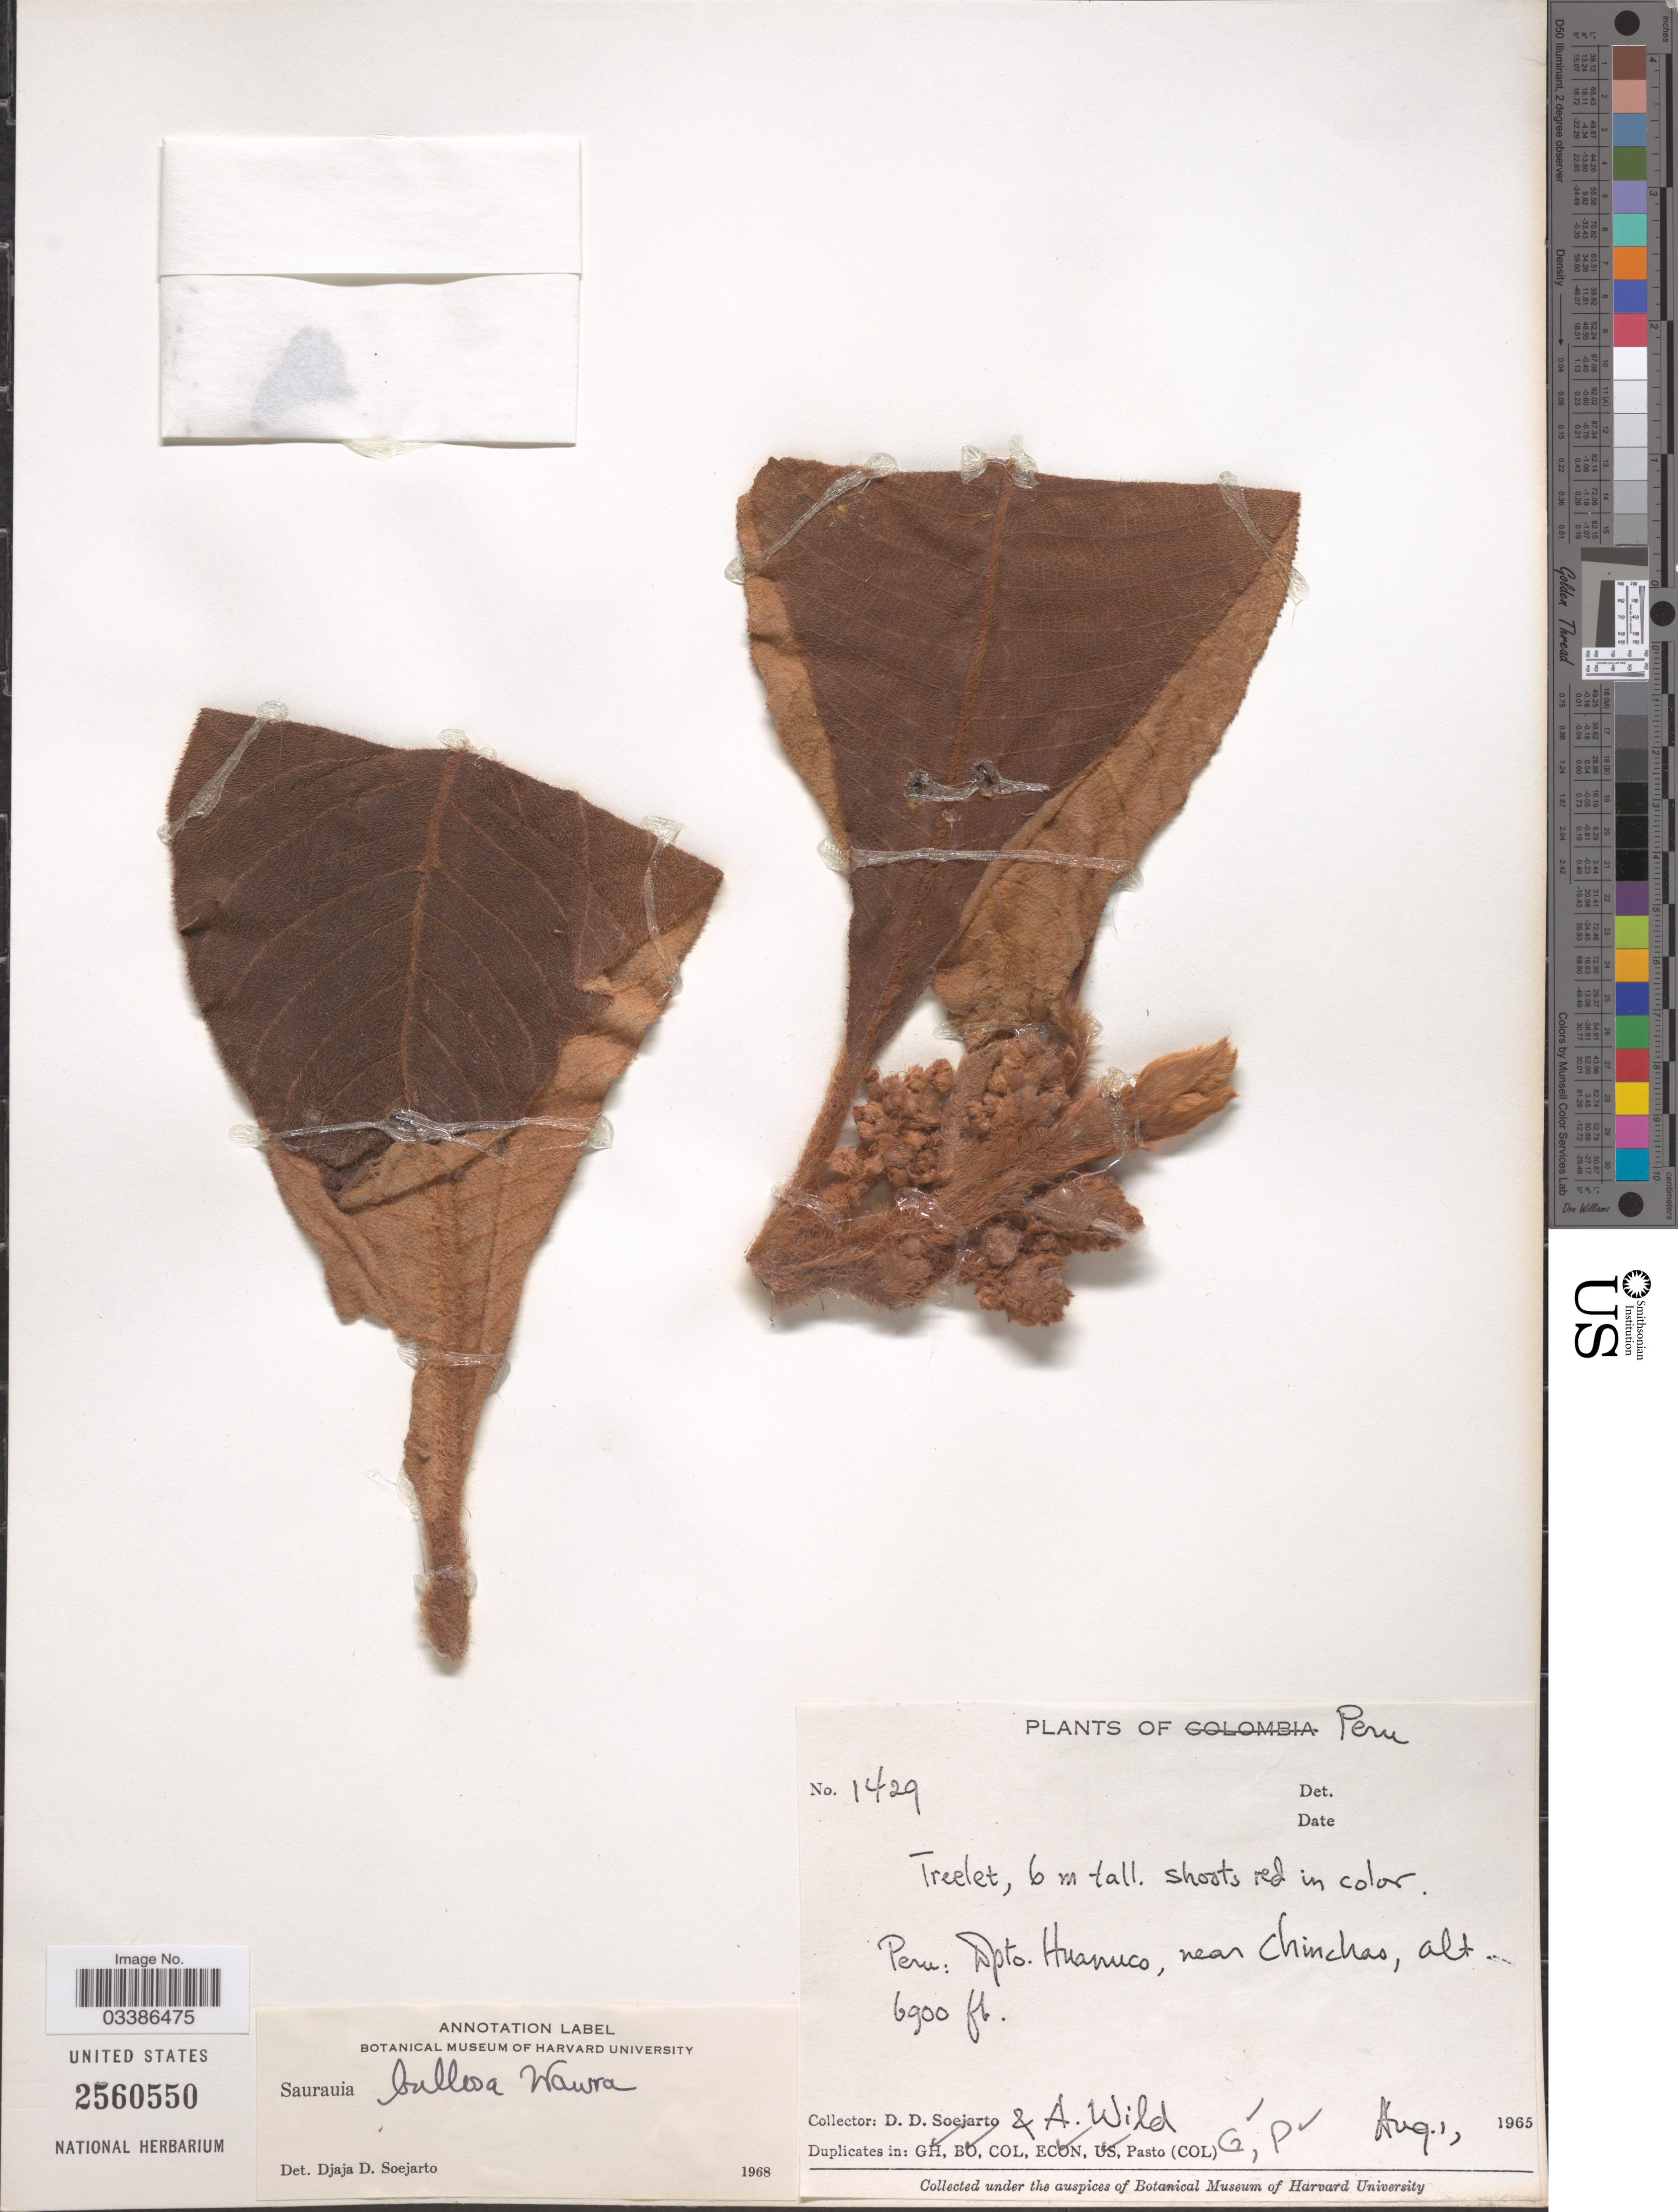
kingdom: Plantae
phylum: Tracheophyta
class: Magnoliopsida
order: Ericales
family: Actinidiaceae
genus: Saurauia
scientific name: Saurauia bullosa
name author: Wawra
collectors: A. Wild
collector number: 1429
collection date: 1965-08-01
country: Peru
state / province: Huánuco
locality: Dpto. Huanuco, near Chinchao.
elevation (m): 2103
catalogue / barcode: US 2560550